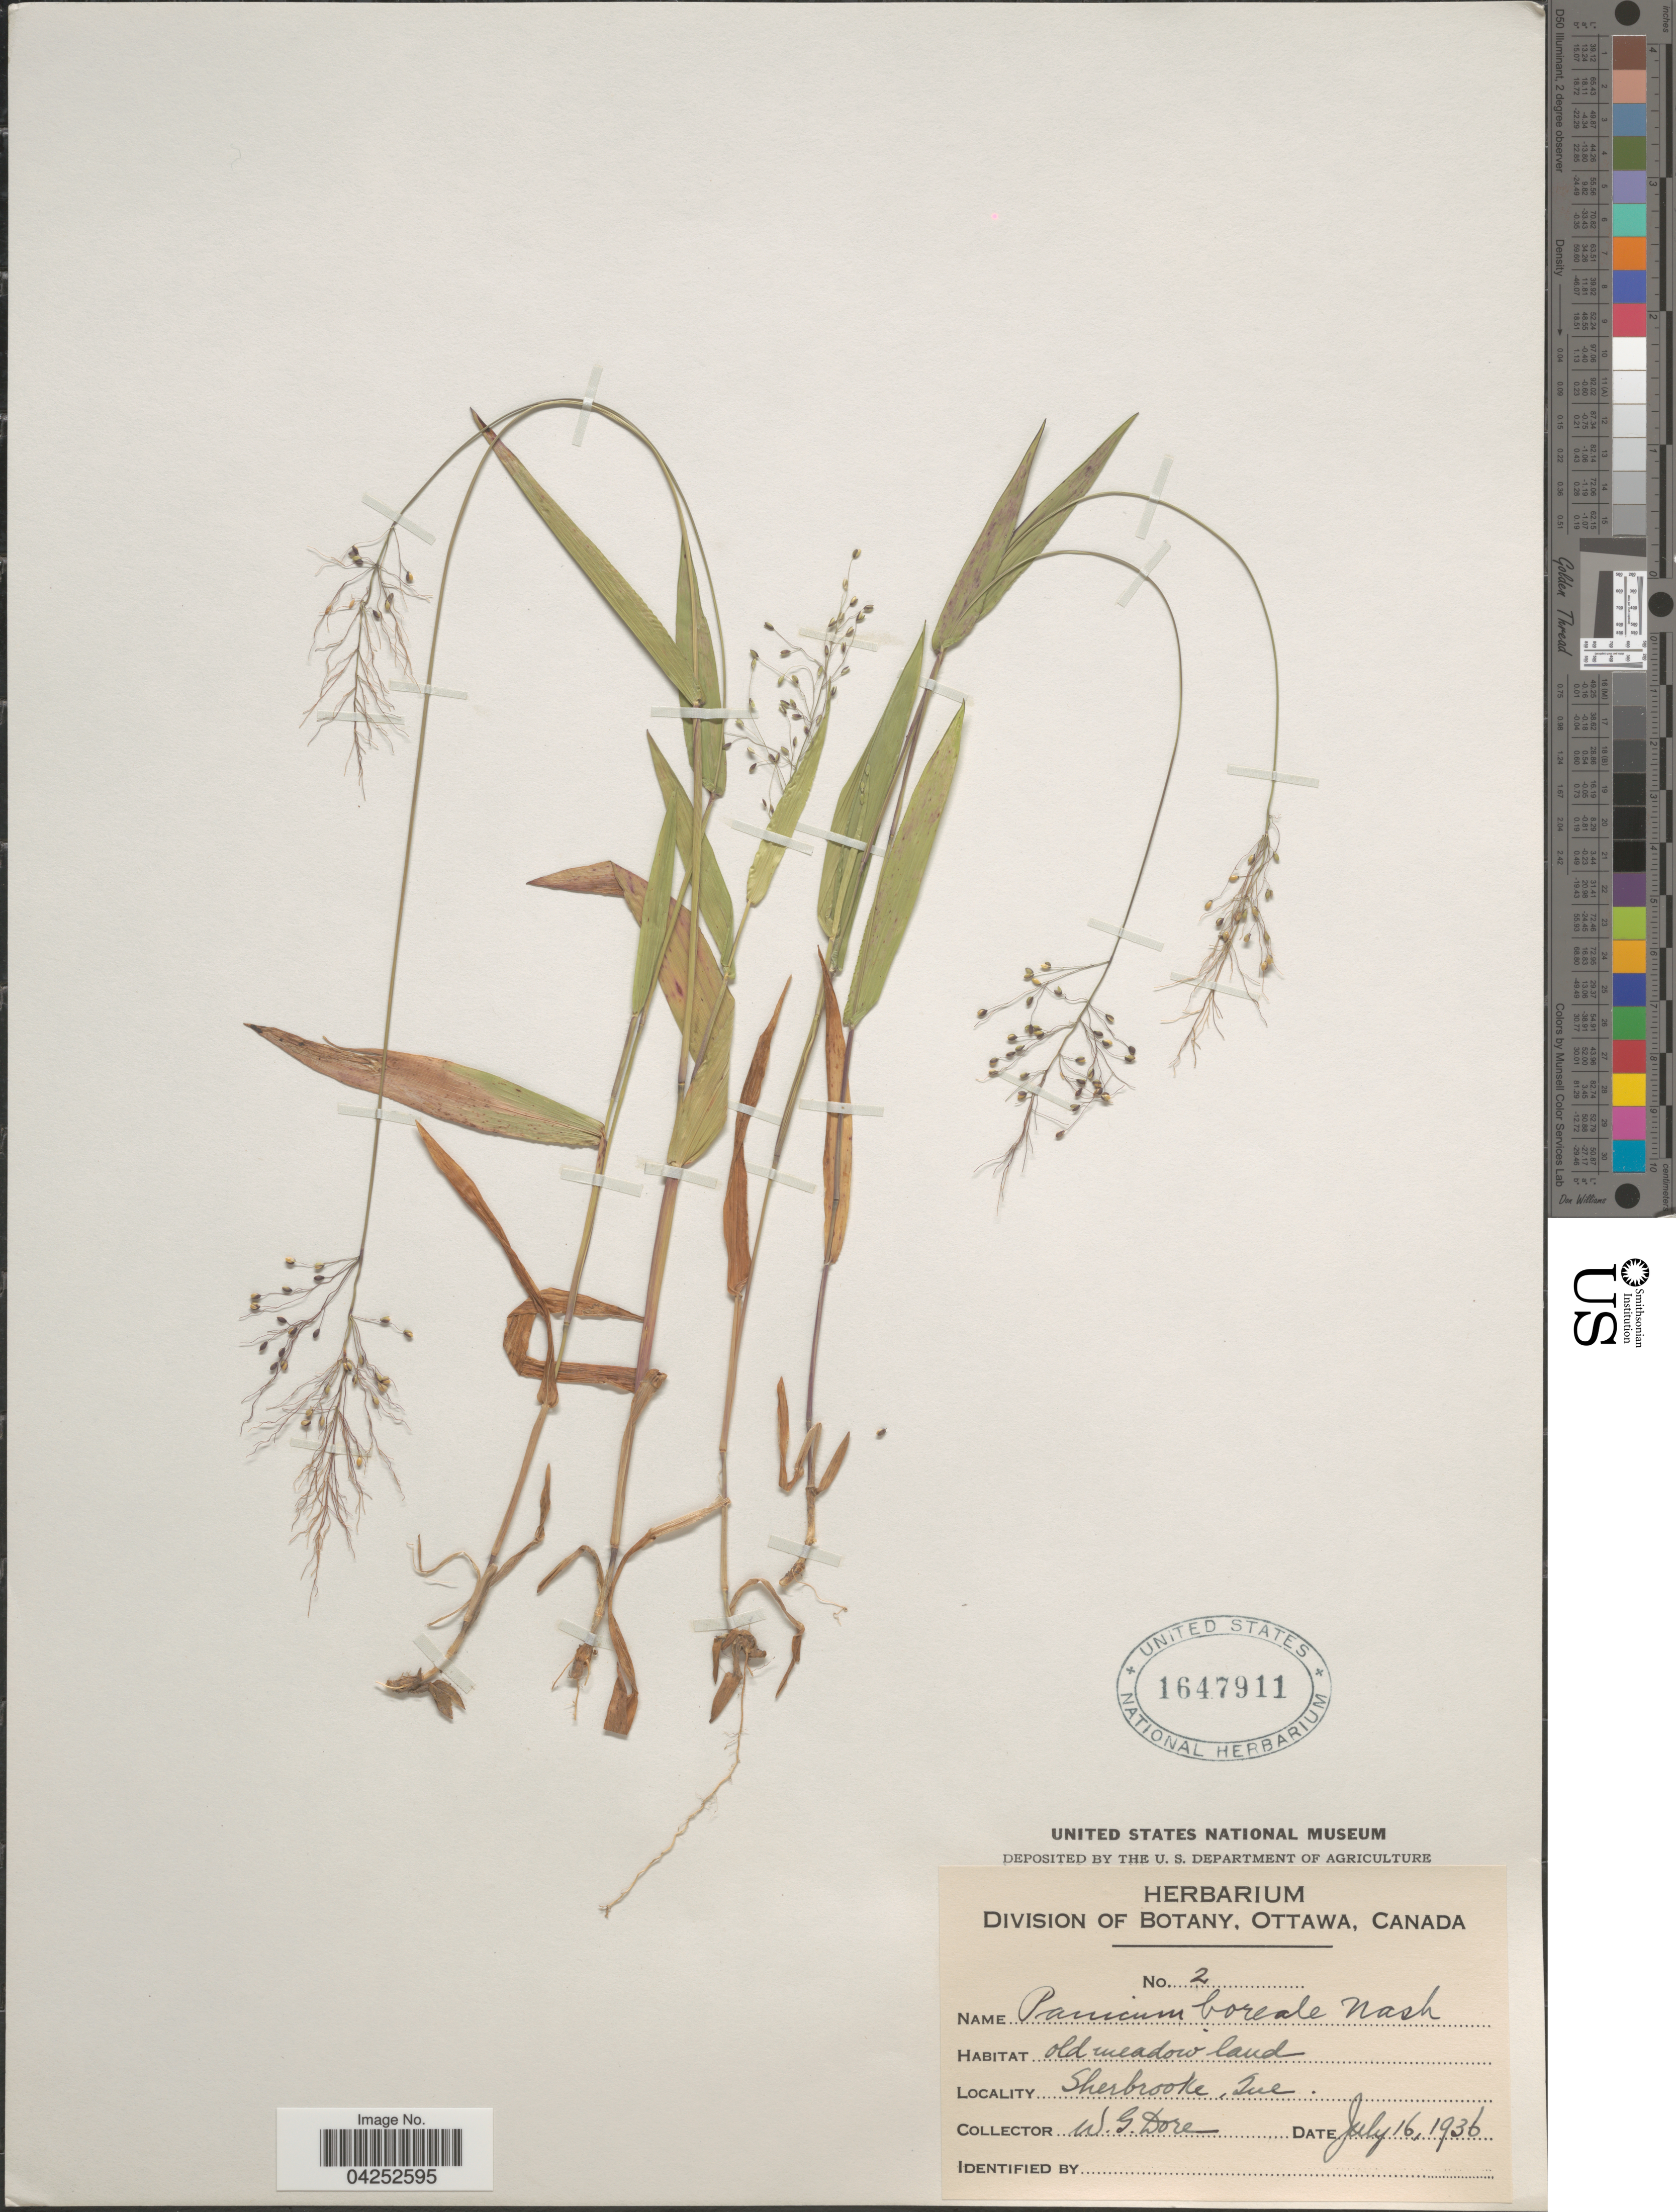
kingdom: Plantae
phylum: Tracheophyta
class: Liliopsida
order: Poales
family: Poaceae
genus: Dichanthelium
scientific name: Dichanthelium boreale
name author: (Nash) Freckmann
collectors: W. Dore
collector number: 2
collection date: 1936-07-16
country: Canada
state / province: Quebec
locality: Sherbrooke.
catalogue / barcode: US 1647911